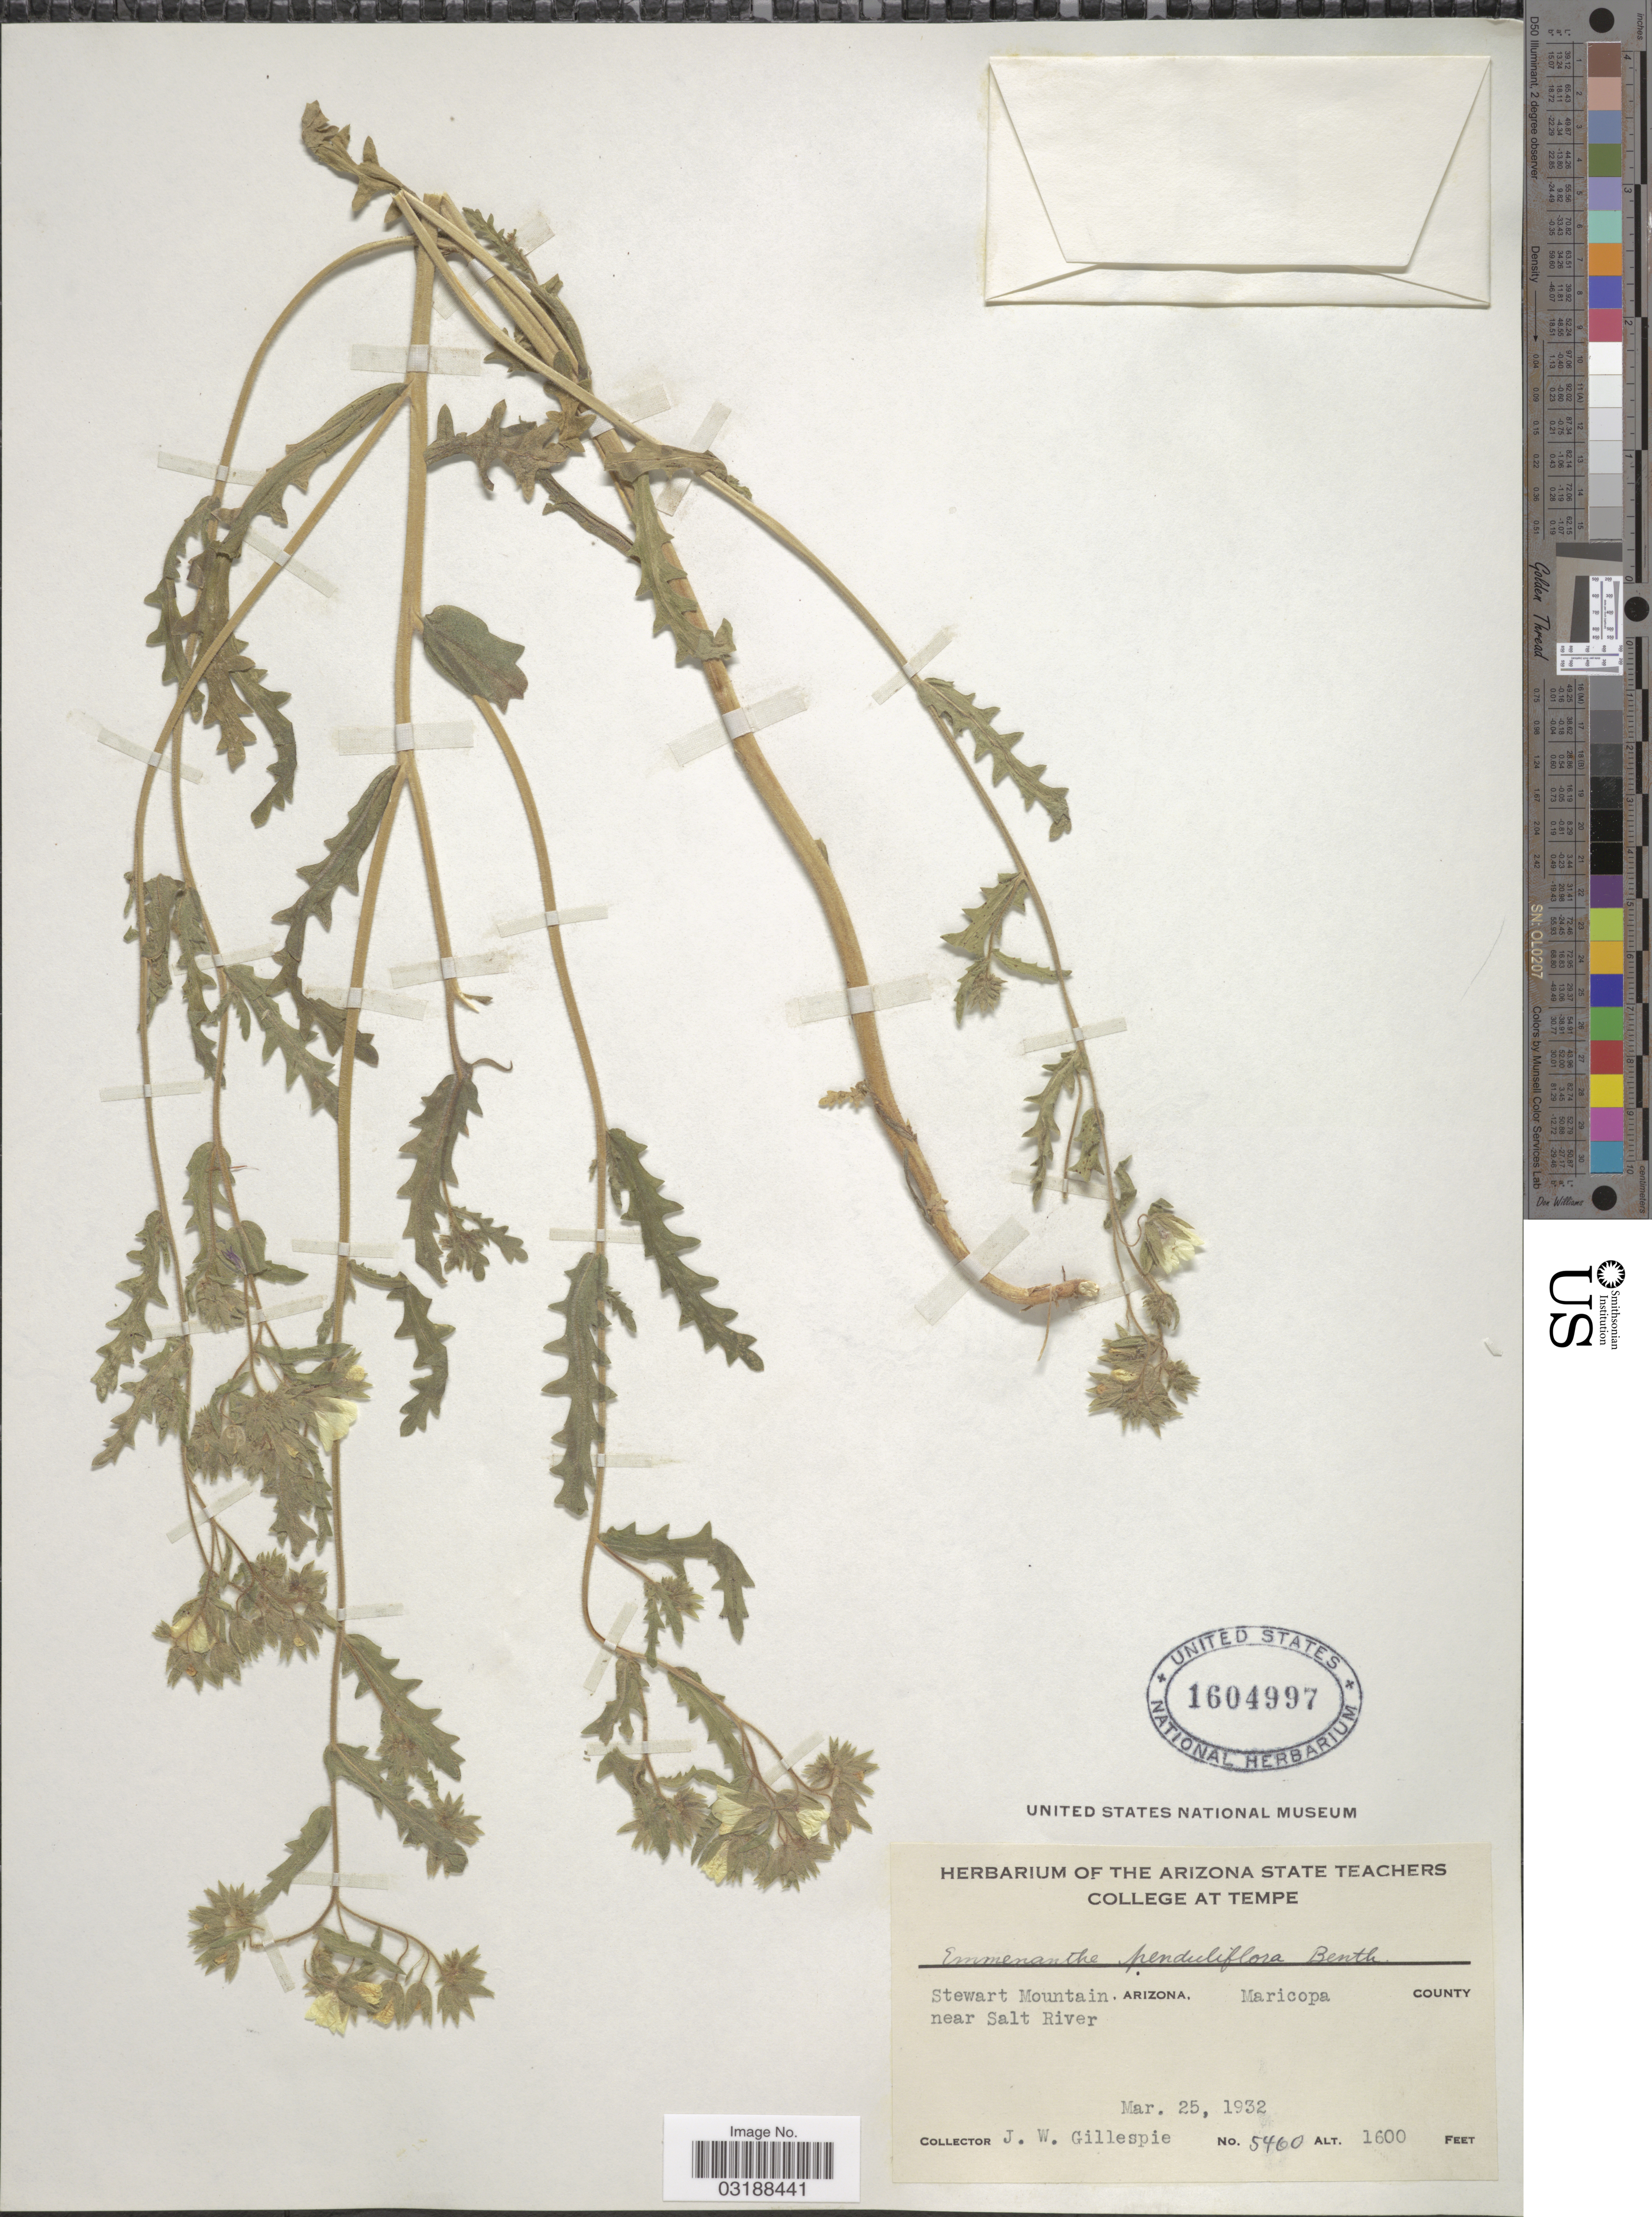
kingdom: Plantae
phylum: Tracheophyta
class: Magnoliopsida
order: Boraginales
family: Hydrophyllaceae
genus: Emmenanthe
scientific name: Emmenanthe penduliflora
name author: Benth.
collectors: J. W. Gillespie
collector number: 5460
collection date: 1932-03-25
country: United States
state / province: Arizona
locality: Stewart Mountain, Maricopa County near Salt River.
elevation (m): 488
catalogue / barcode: US 1604997